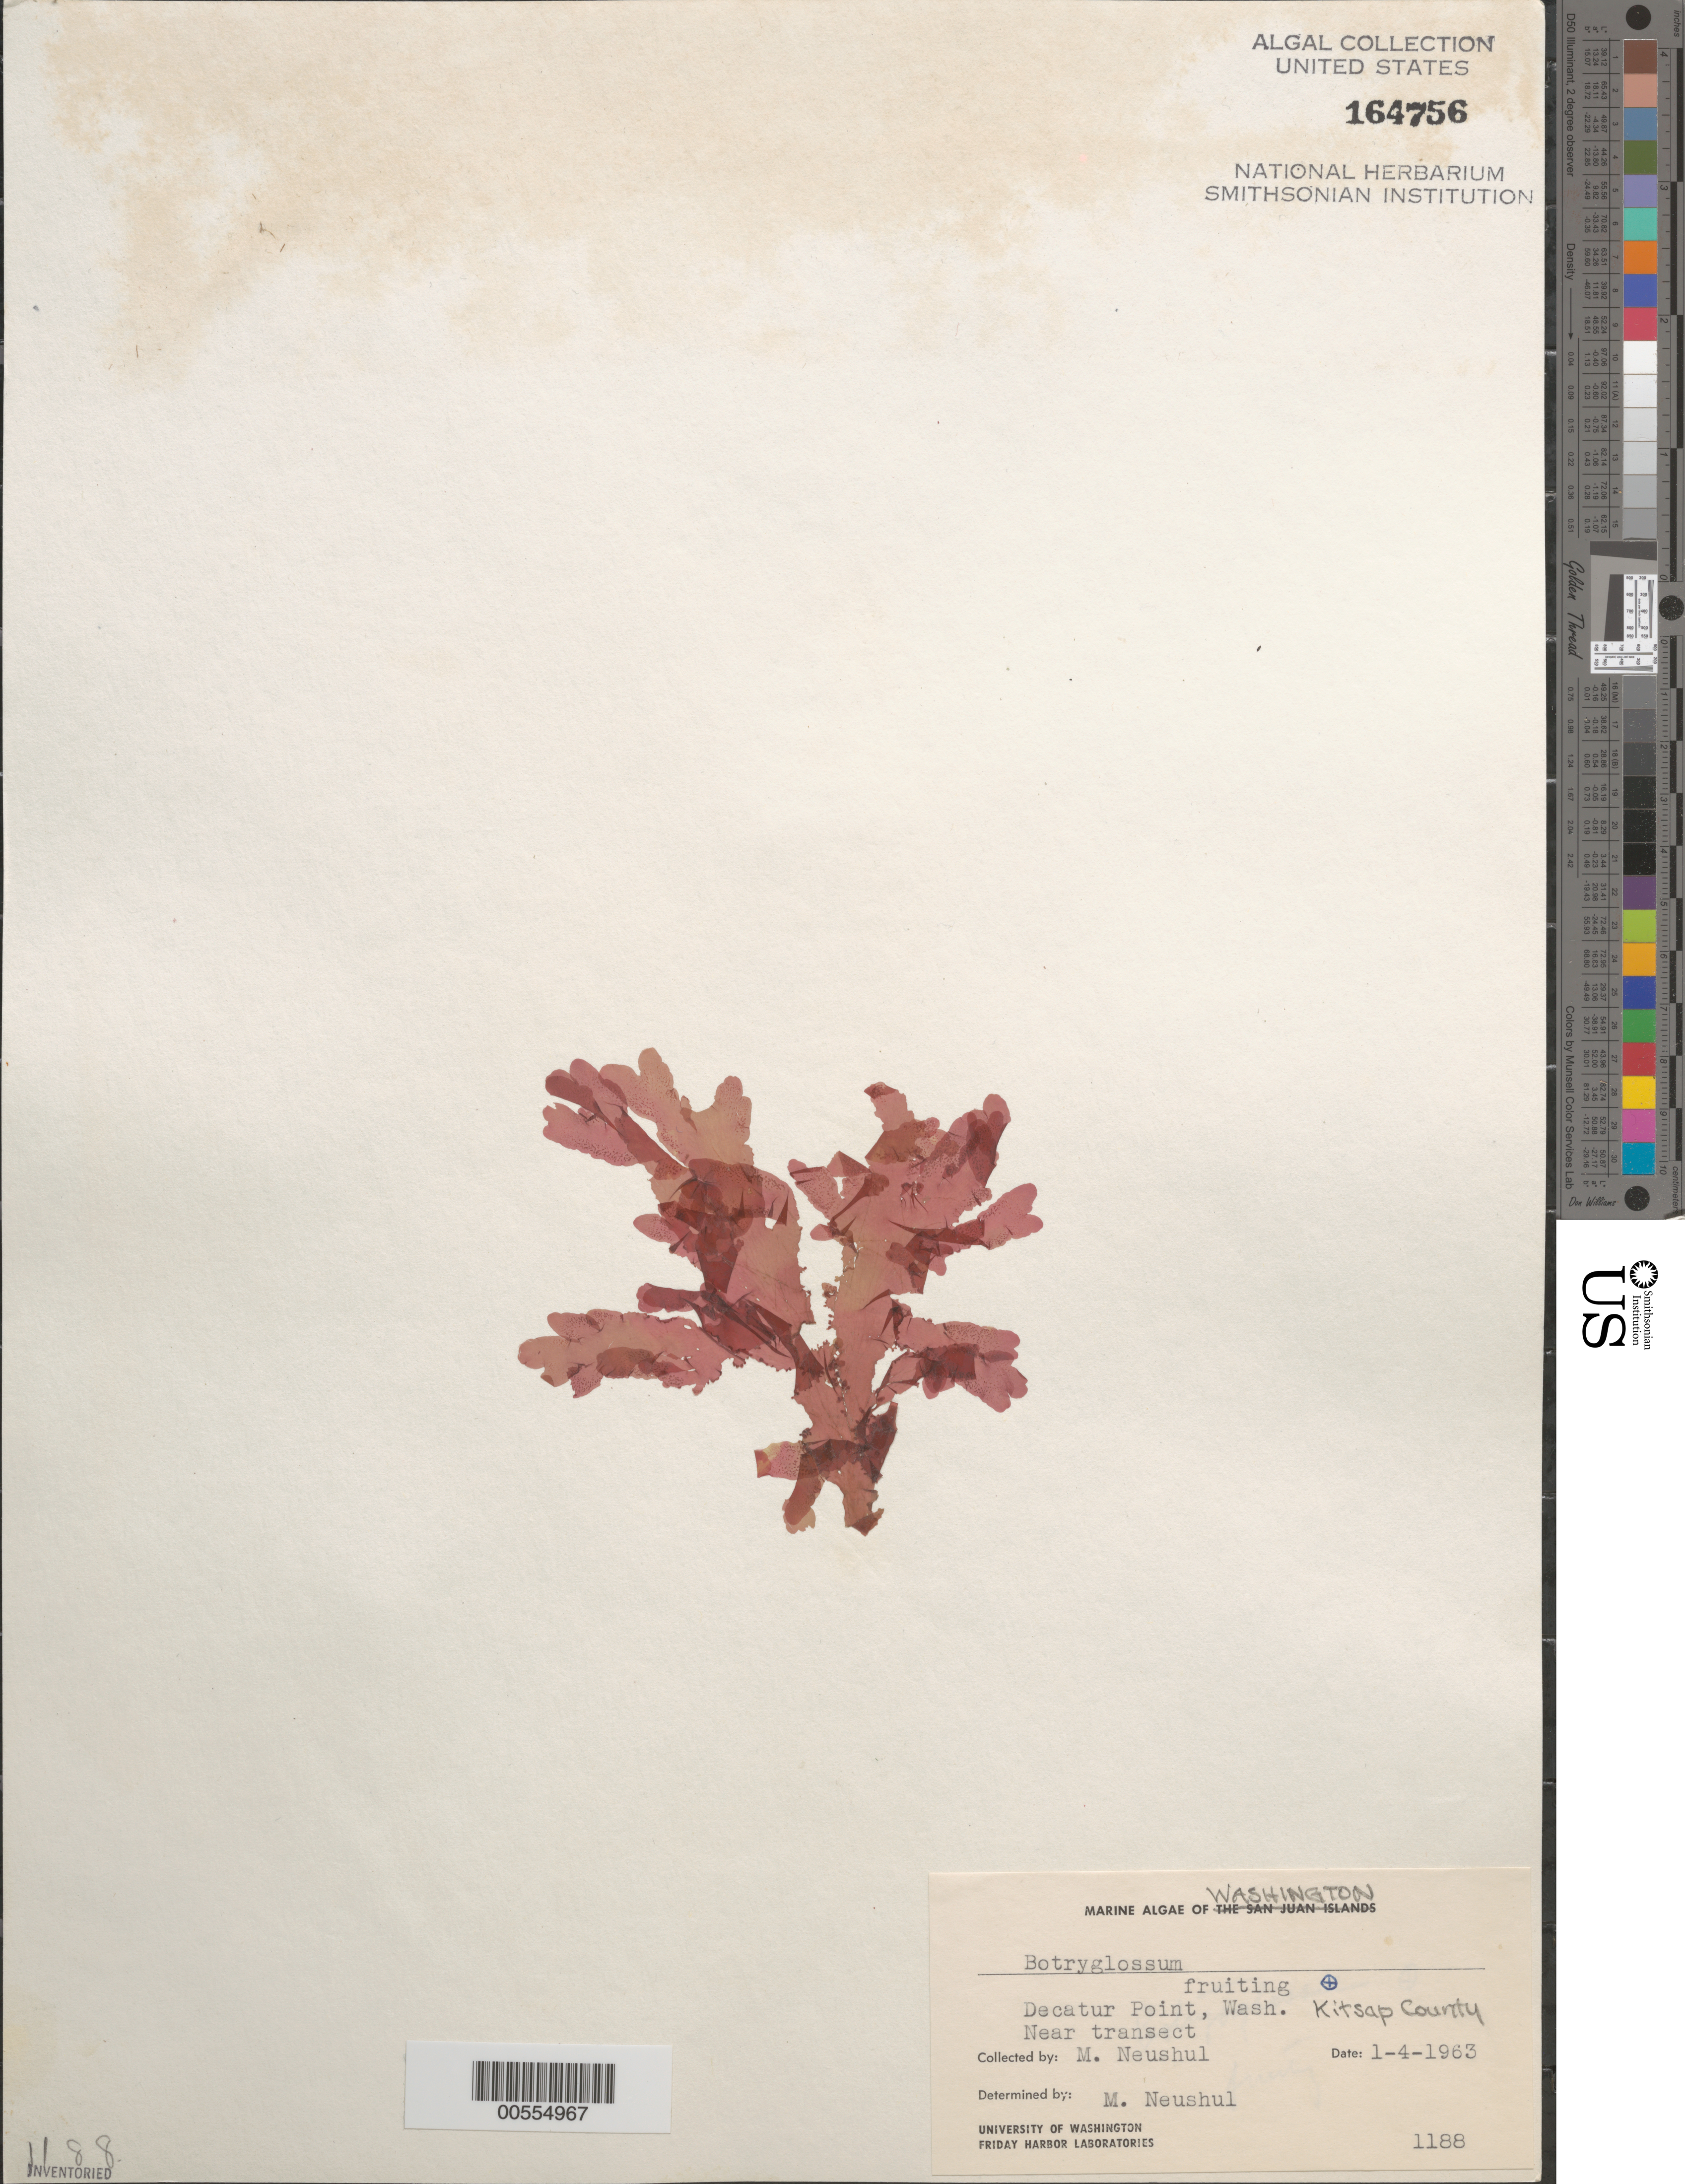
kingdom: Plantae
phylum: Rhodophyta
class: Florideophyceae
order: Ceramiales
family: Delesseriaceae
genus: Botryoglossum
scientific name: Botryoglossum sp.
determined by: Neushul, M.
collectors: M. Neushul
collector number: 1188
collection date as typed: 04 Jan 1963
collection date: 1963-01-04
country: United States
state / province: Washington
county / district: San Juan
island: Decatur Island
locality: Decatur Point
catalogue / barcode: US 164756